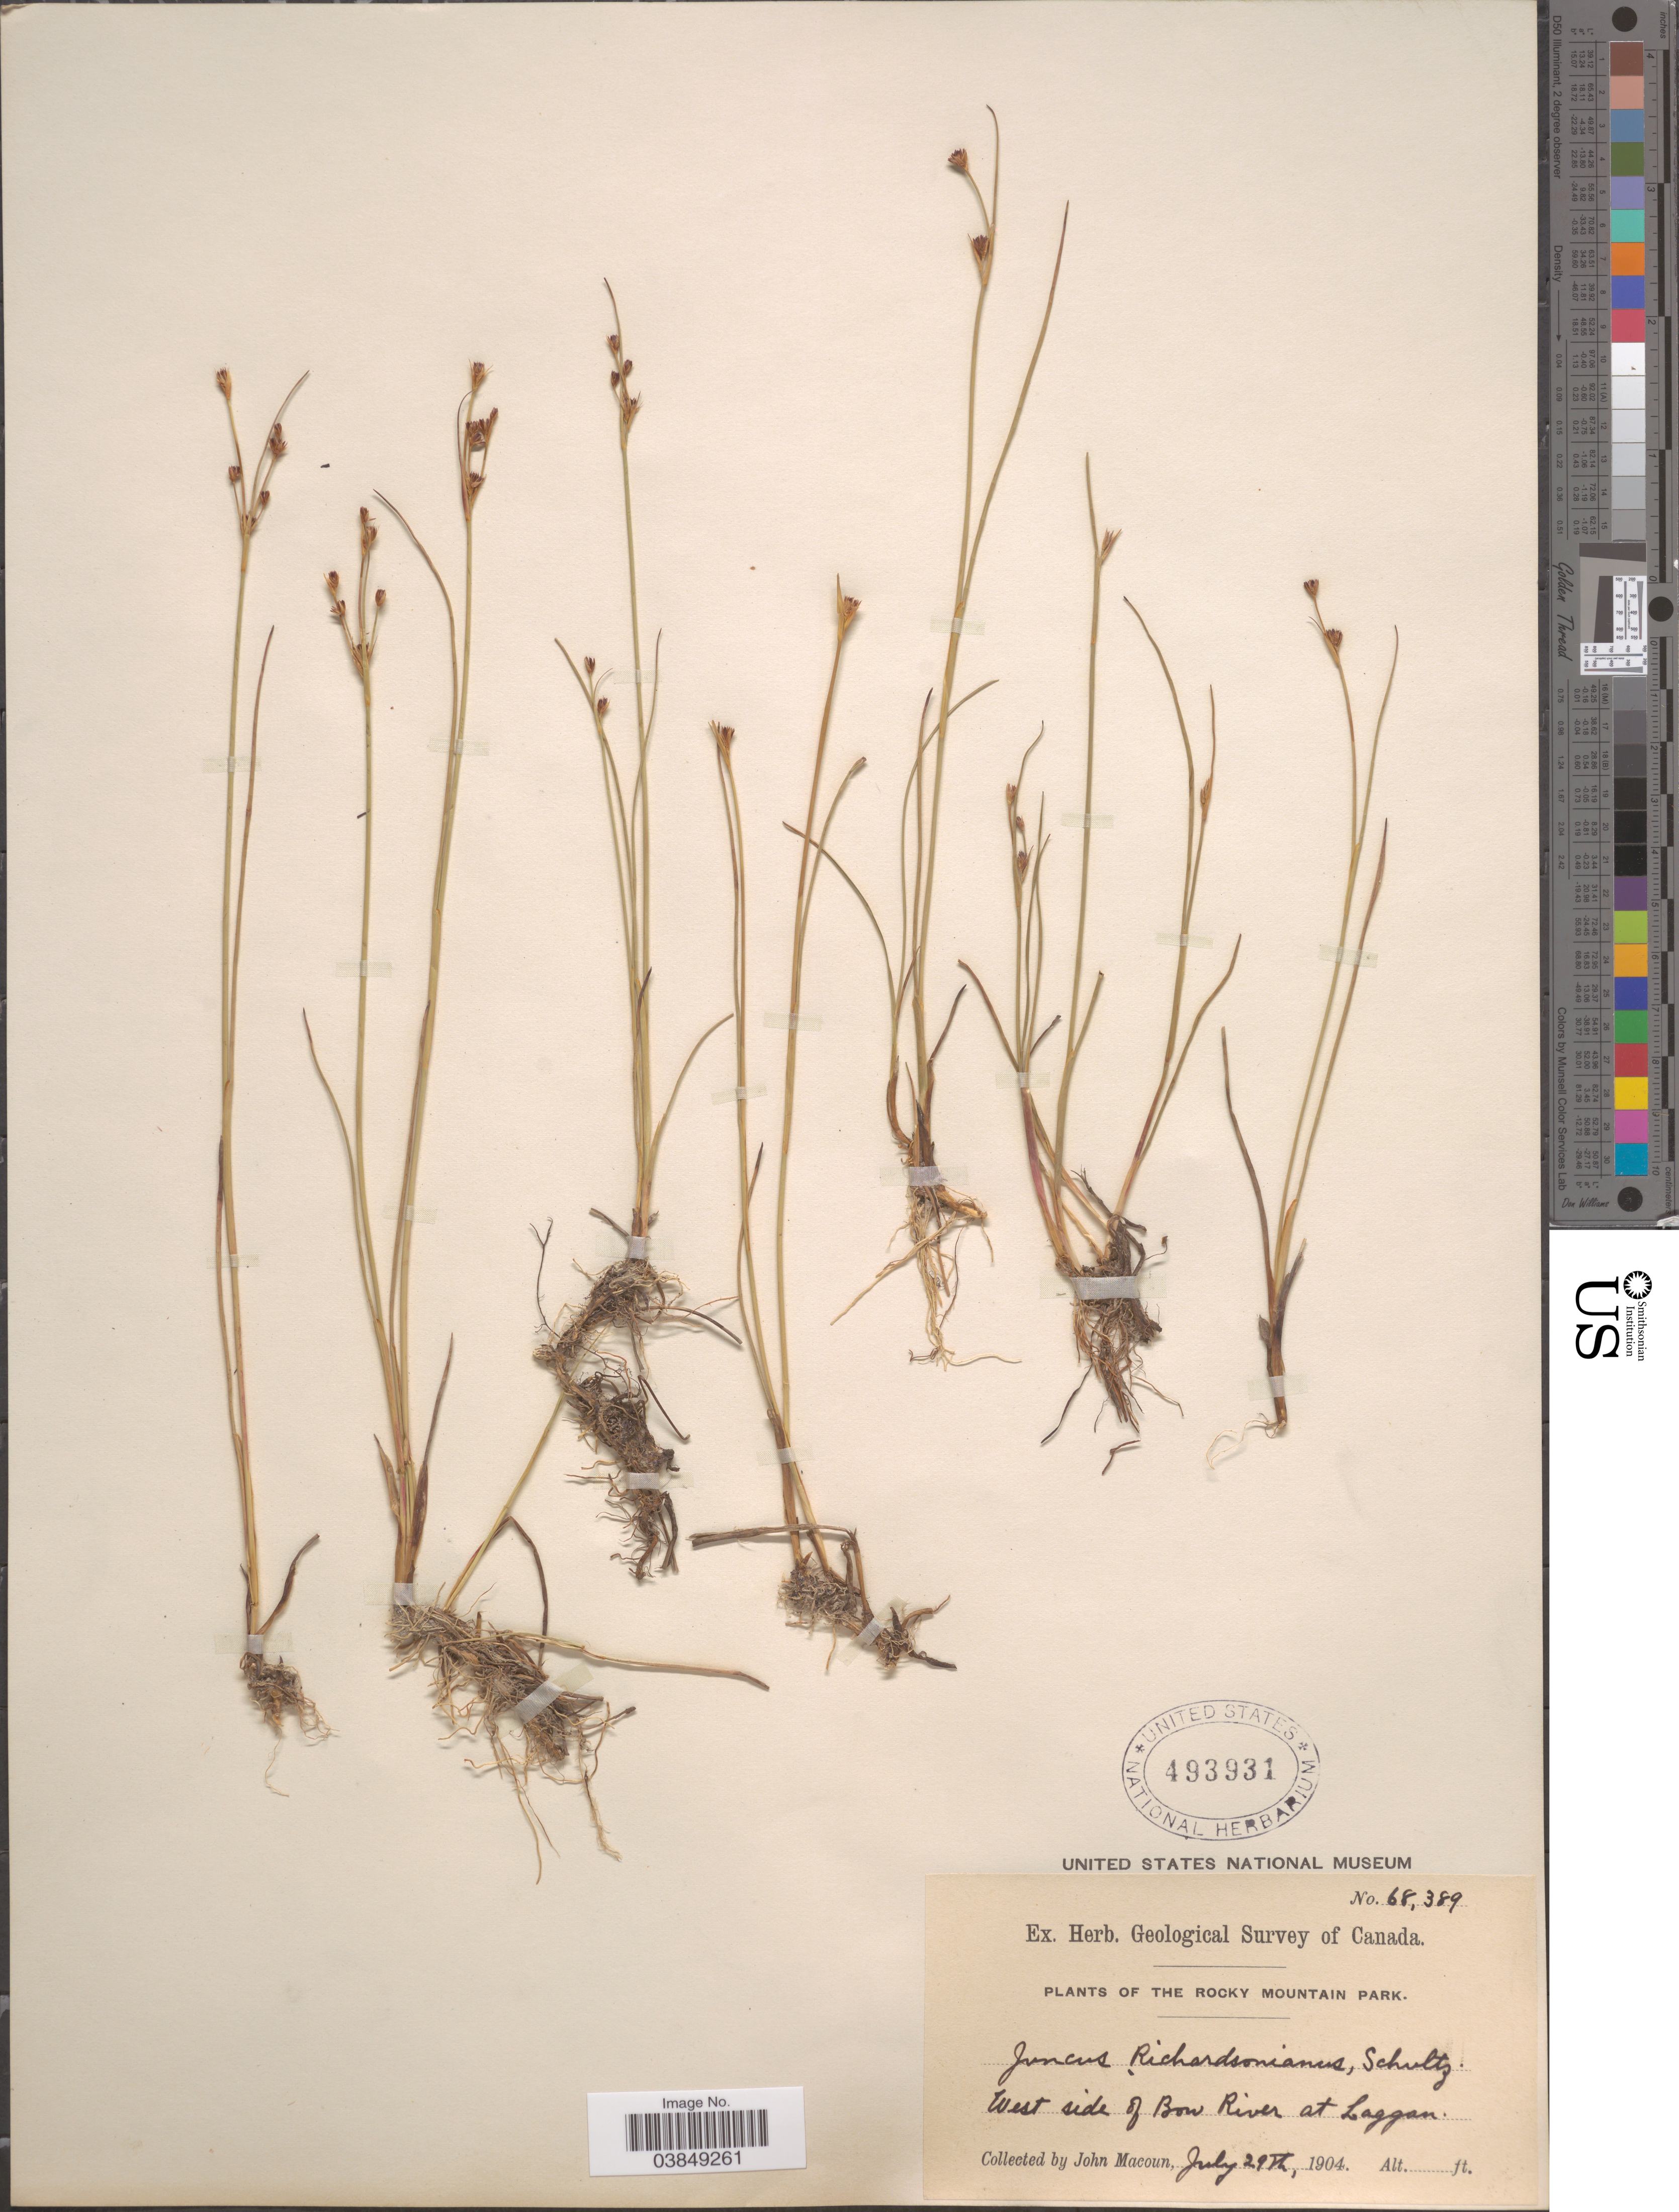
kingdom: Plantae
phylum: Tracheophyta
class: Liliopsida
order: Poales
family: Juncaceae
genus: Juncus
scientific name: Juncus rariflorus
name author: Hartm.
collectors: J. Macoun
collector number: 68389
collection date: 1904-07-29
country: Canada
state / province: Alberta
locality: Rocky Mountain Park. West side of Bow River at Laggan.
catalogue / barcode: US 493931